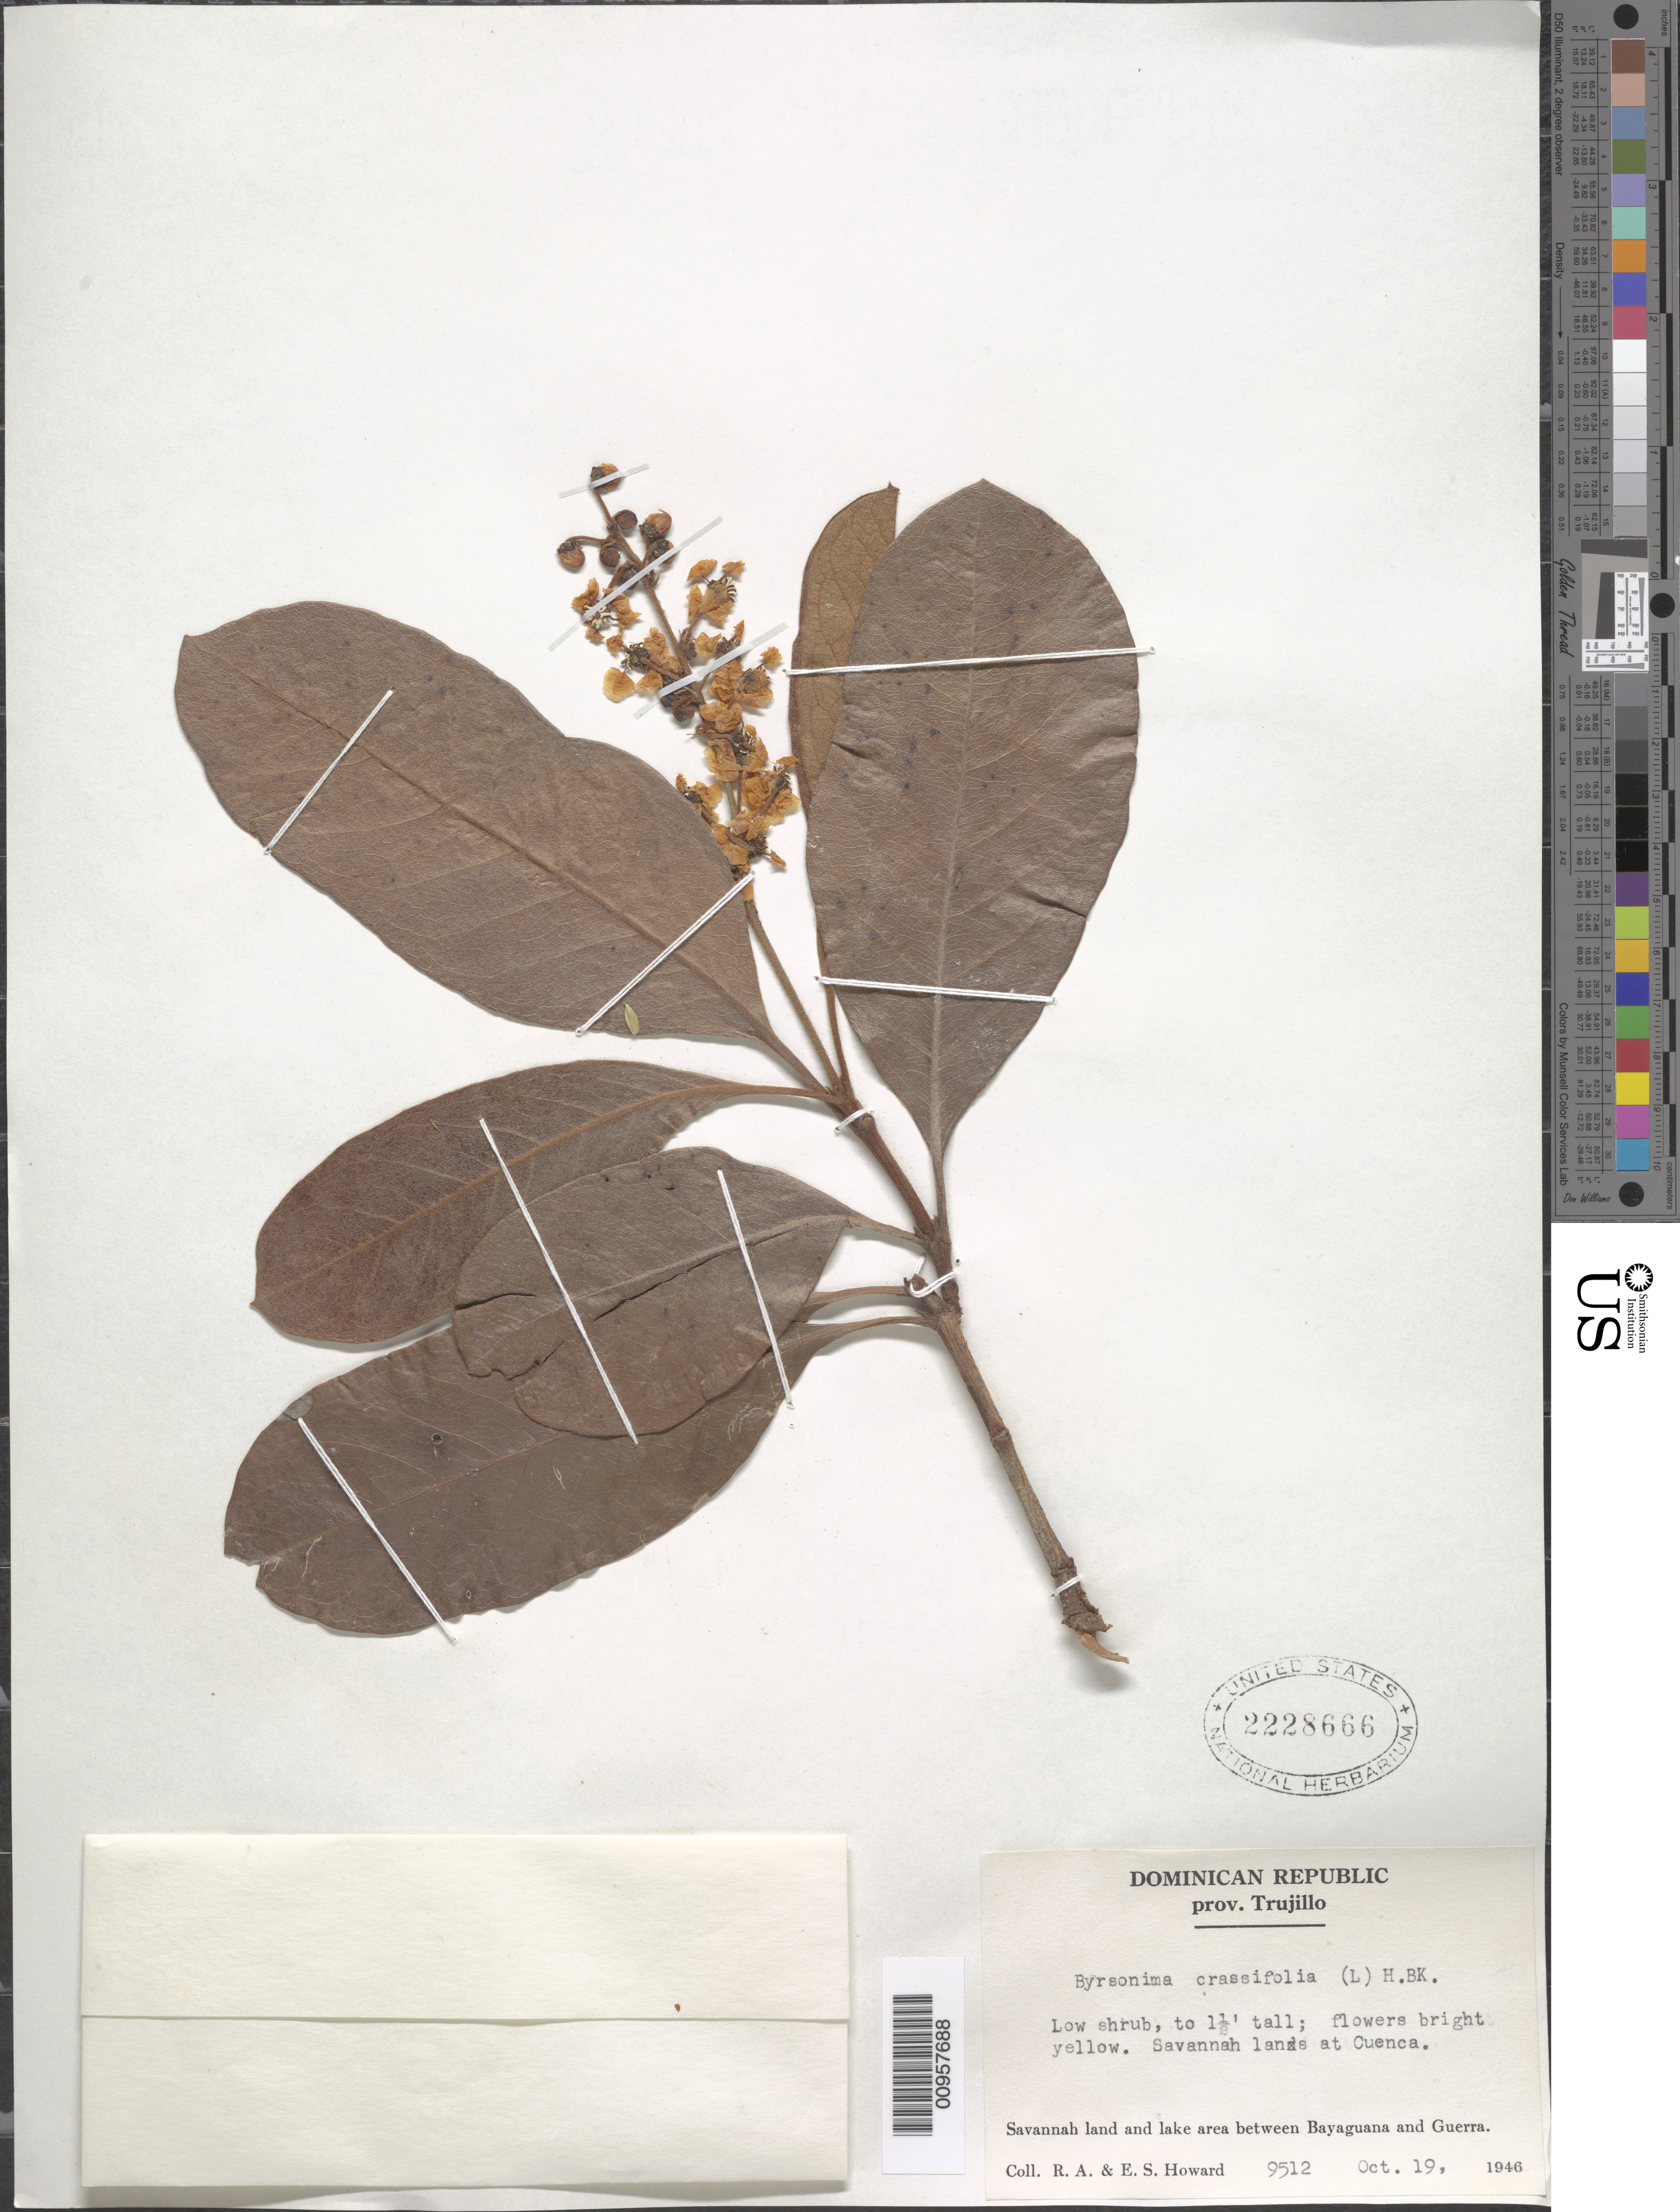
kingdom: Plantae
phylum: Tracheophyta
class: Magnoliopsida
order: Malpighiales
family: Malpighiaceae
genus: Byrsonima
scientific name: Byrsonima crassifolia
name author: (L.) Kunth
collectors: R. A. Howard & E. S. Howard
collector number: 9512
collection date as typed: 19 Oct 1946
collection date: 1946-10-19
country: Dominican Republic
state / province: Santo Domingo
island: Hispaniola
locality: At Cuenca, between Bayaguana and Guerra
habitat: Savannah land and lake area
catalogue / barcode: US 2228666